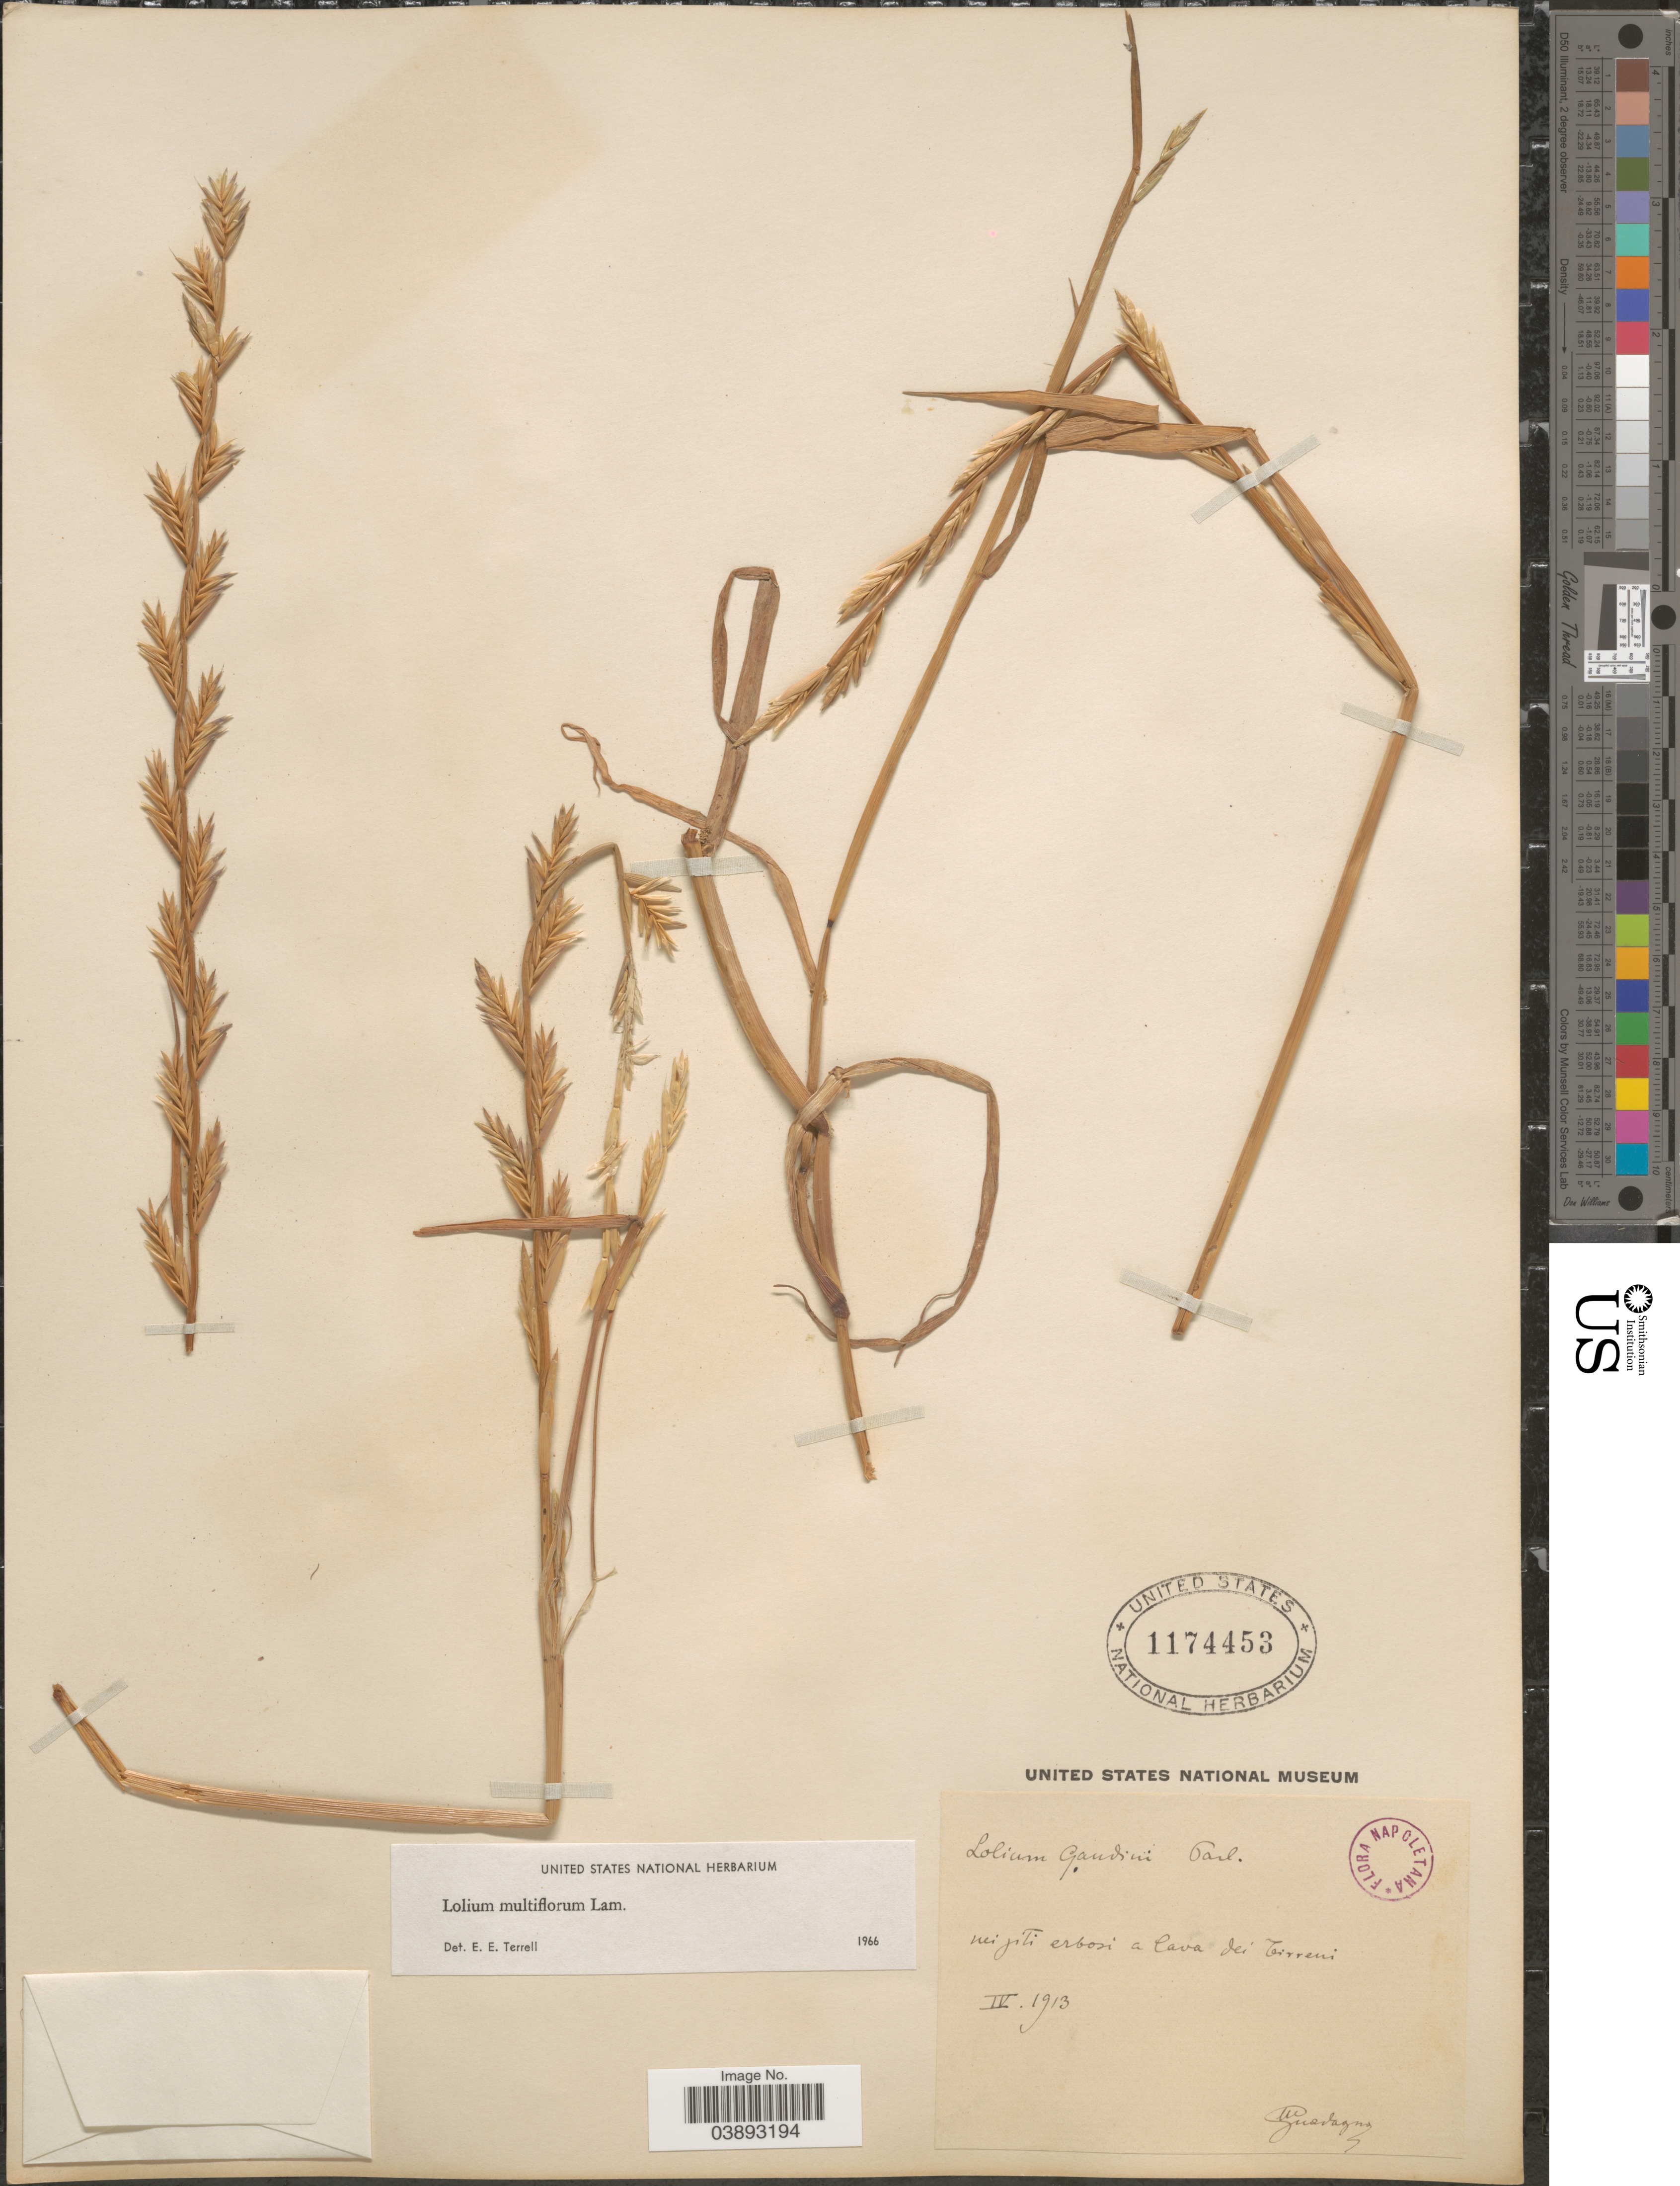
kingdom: Plantae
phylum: Tracheophyta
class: Liliopsida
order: Poales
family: Poaceae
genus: Lolium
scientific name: Lolium multiflorum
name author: Lam.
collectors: M. Guadagno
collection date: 1913-04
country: Italy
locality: Nei piti erbosi a Cava dei Tirreni.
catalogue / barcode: US 1174453